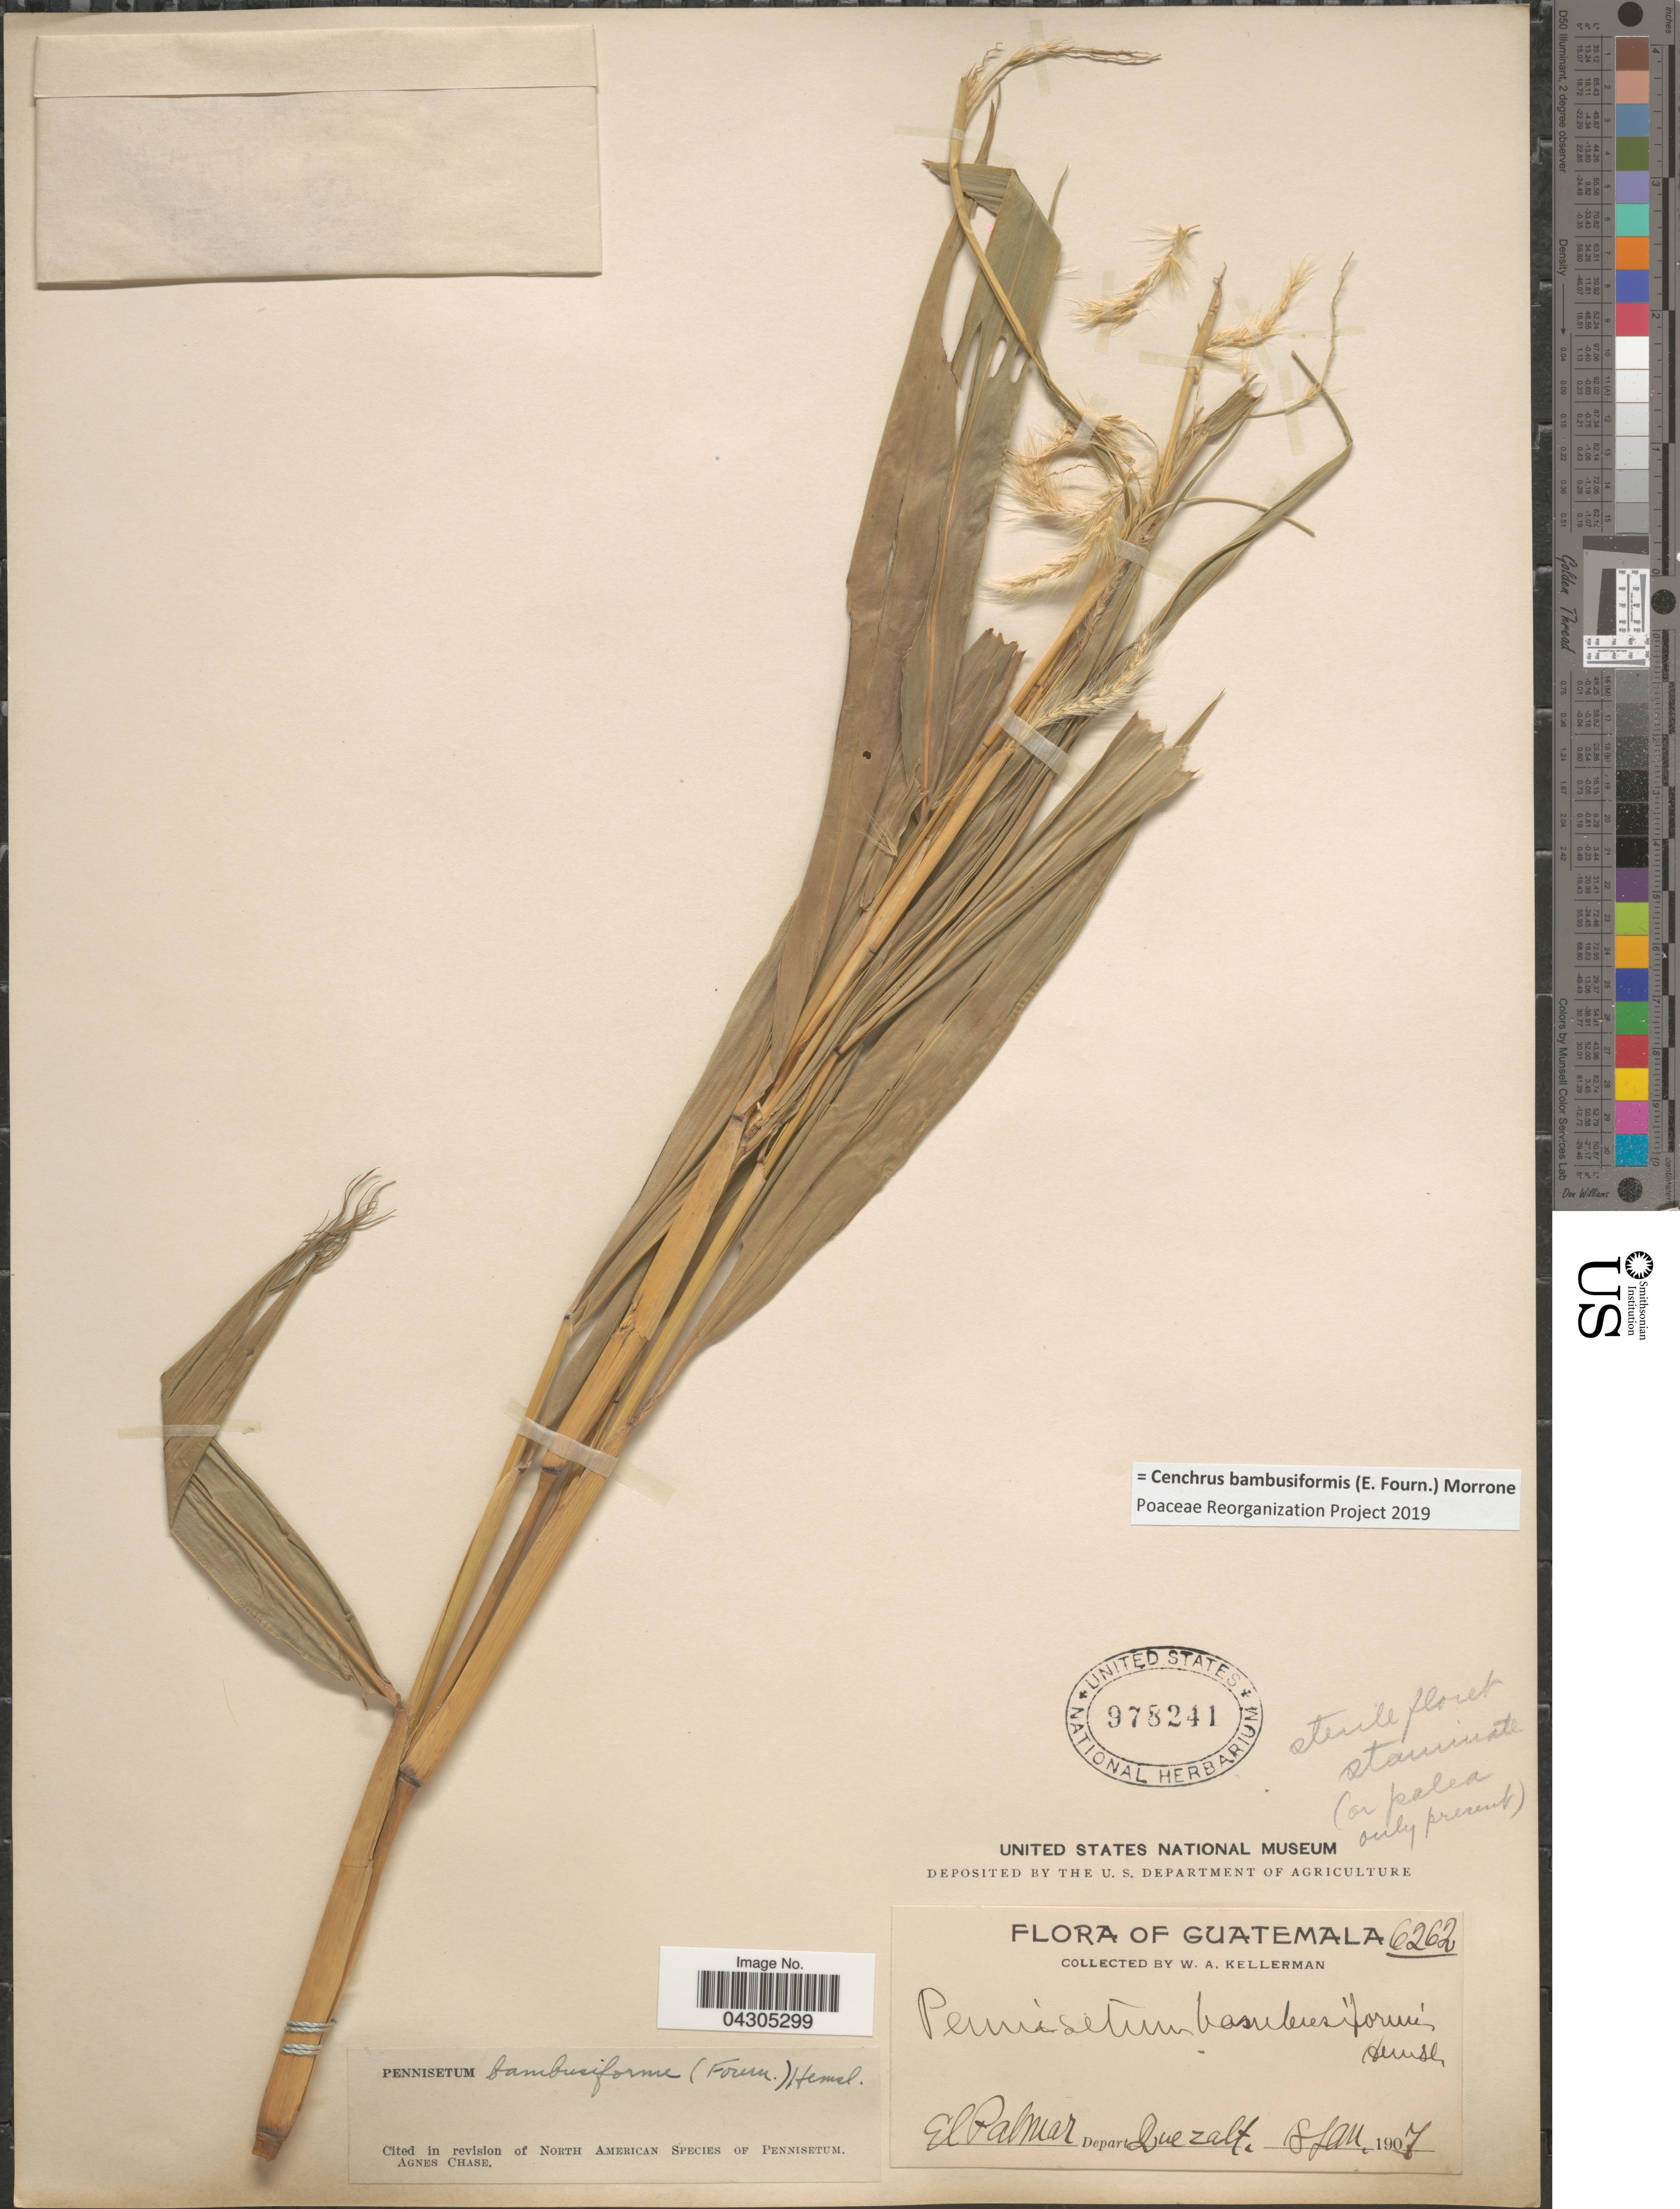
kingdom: Plantae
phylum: Tracheophyta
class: Liliopsida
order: Poales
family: Poaceae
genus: Cenchrus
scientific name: Cenchrus bambusiformis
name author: (E. Fourn.) Morrone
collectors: W. Kellerman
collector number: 6262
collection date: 1907-01-18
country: Guatemala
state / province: Quetzaltenango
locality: El Palmar. Depart. Quezalt.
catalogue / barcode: US 978241